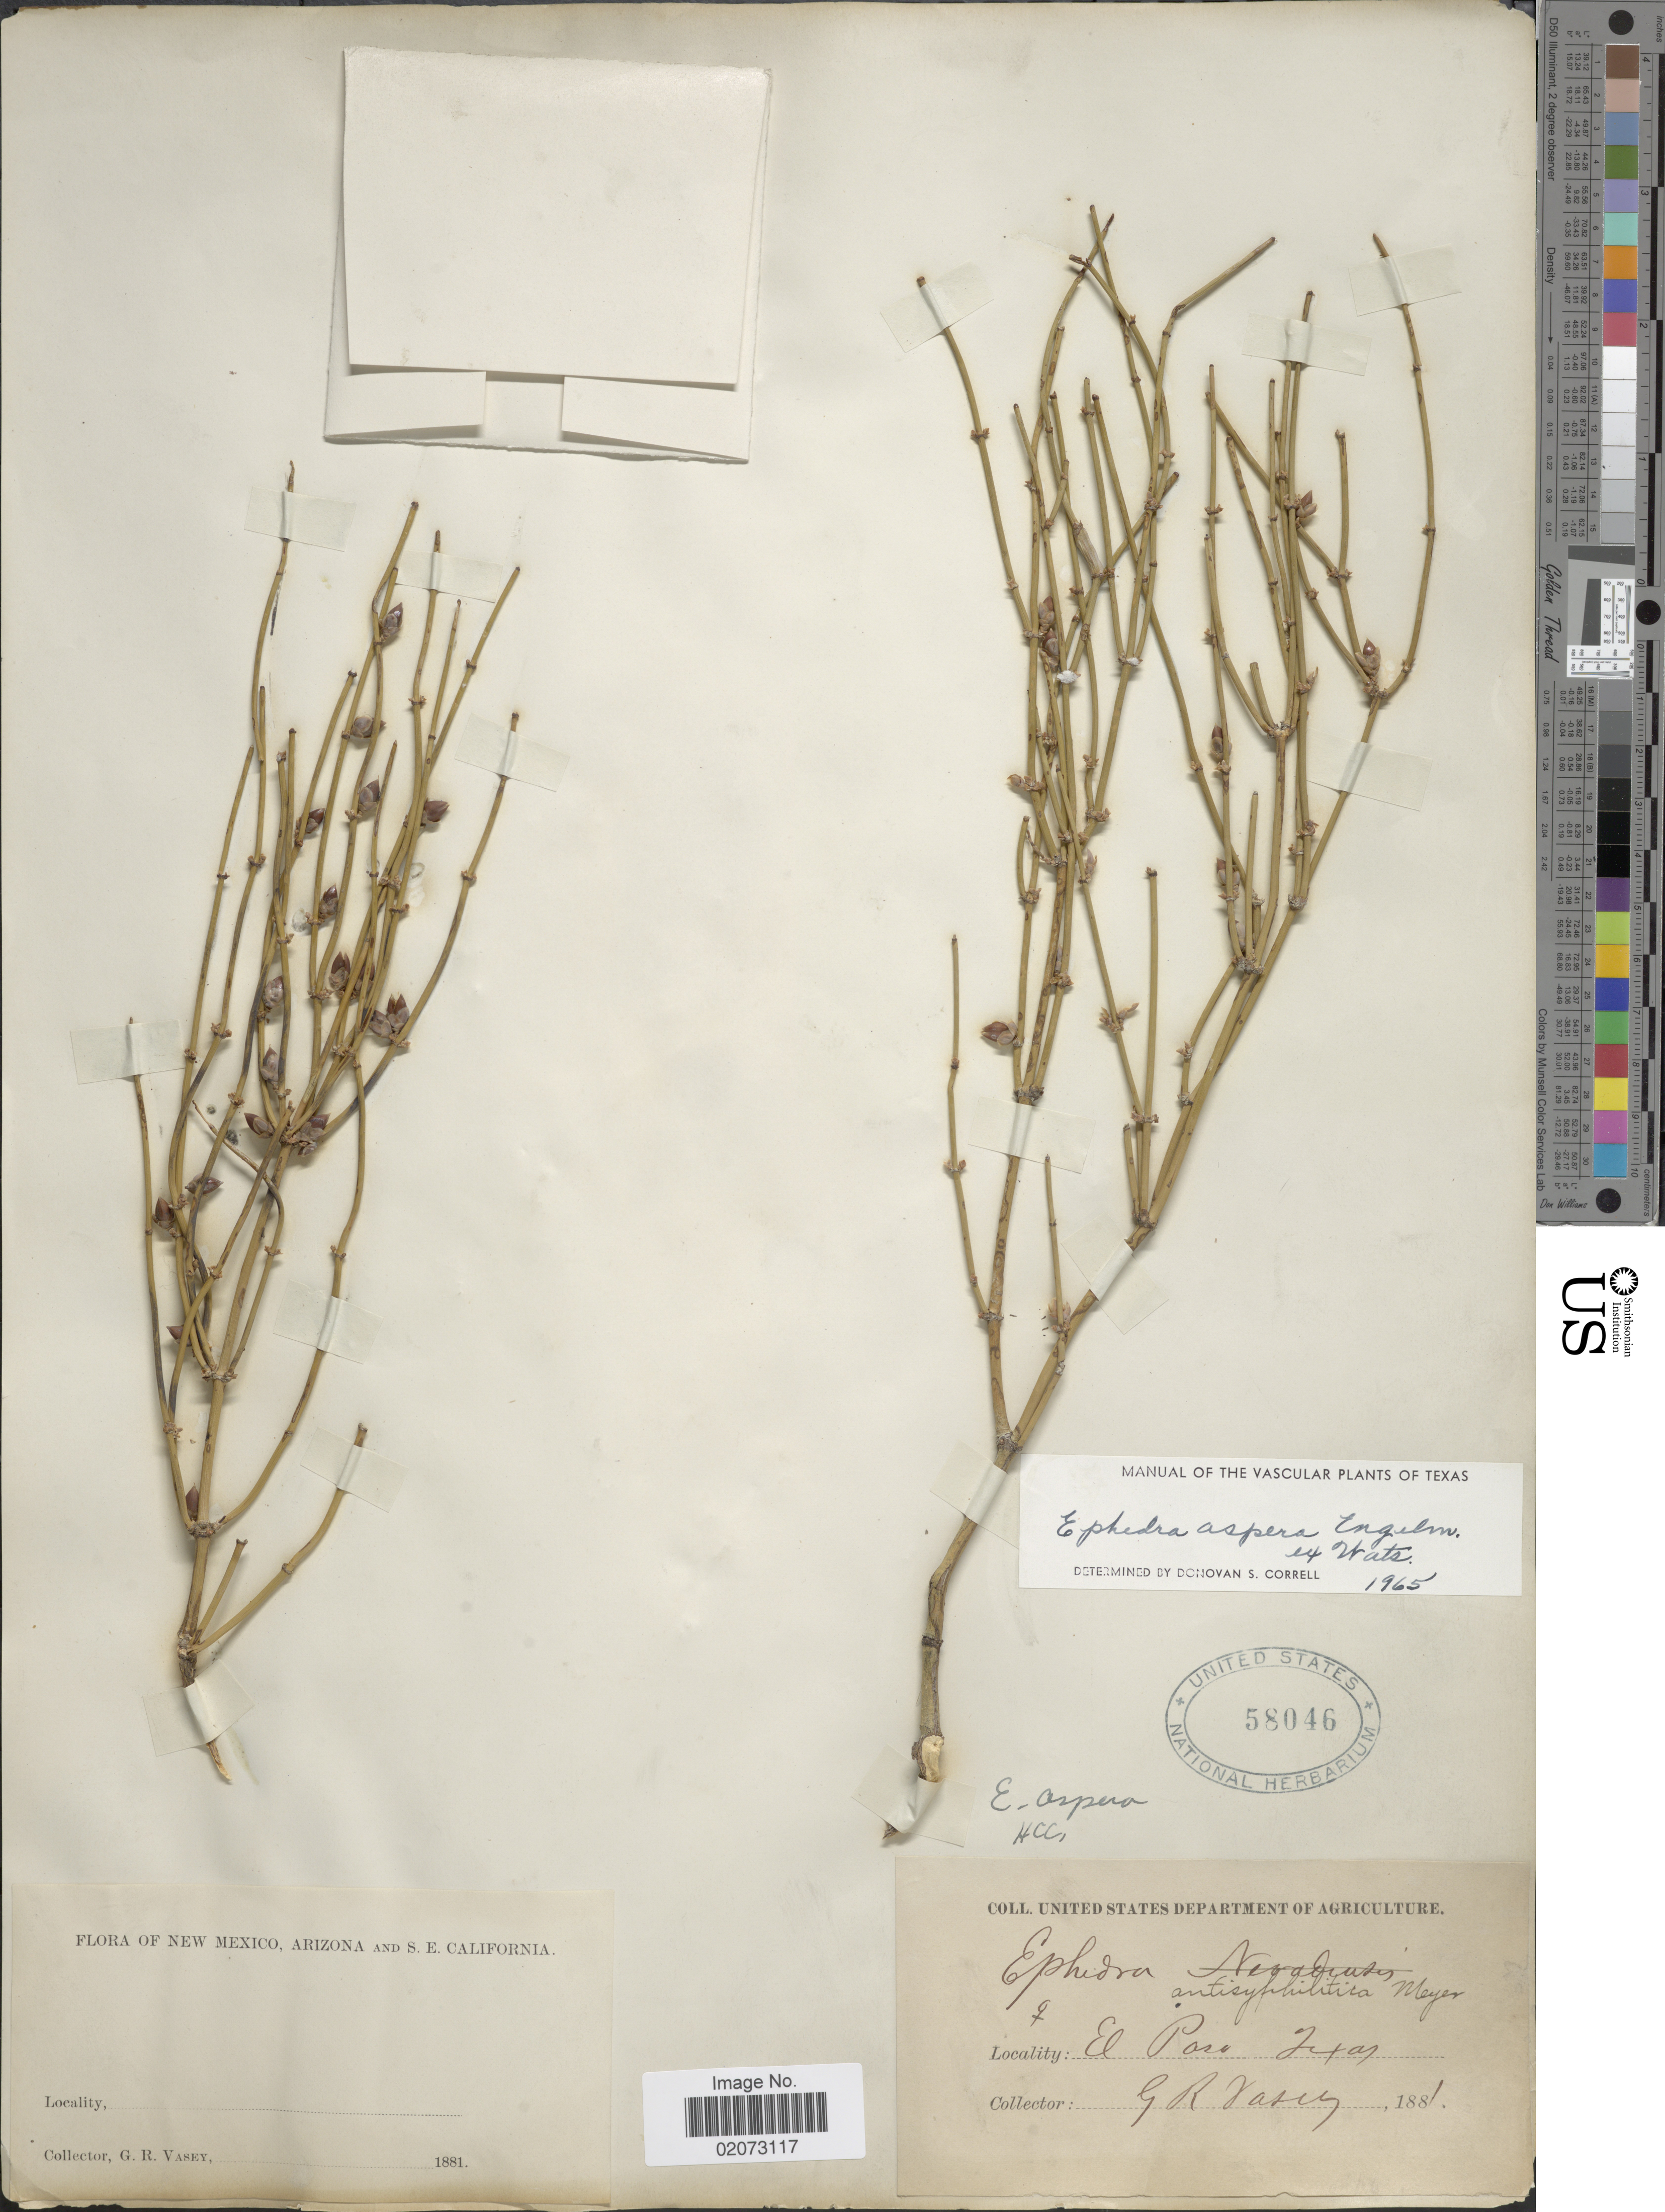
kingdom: Plantae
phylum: Tracheophyta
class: Gnetopsida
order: Ephedrales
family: Ephedraceae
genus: Ephedra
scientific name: Ephedra aspera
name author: Engelm. ex S. Watson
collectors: G. R. Vasey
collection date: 1881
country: United States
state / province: Texas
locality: El Paso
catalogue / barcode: US 58046